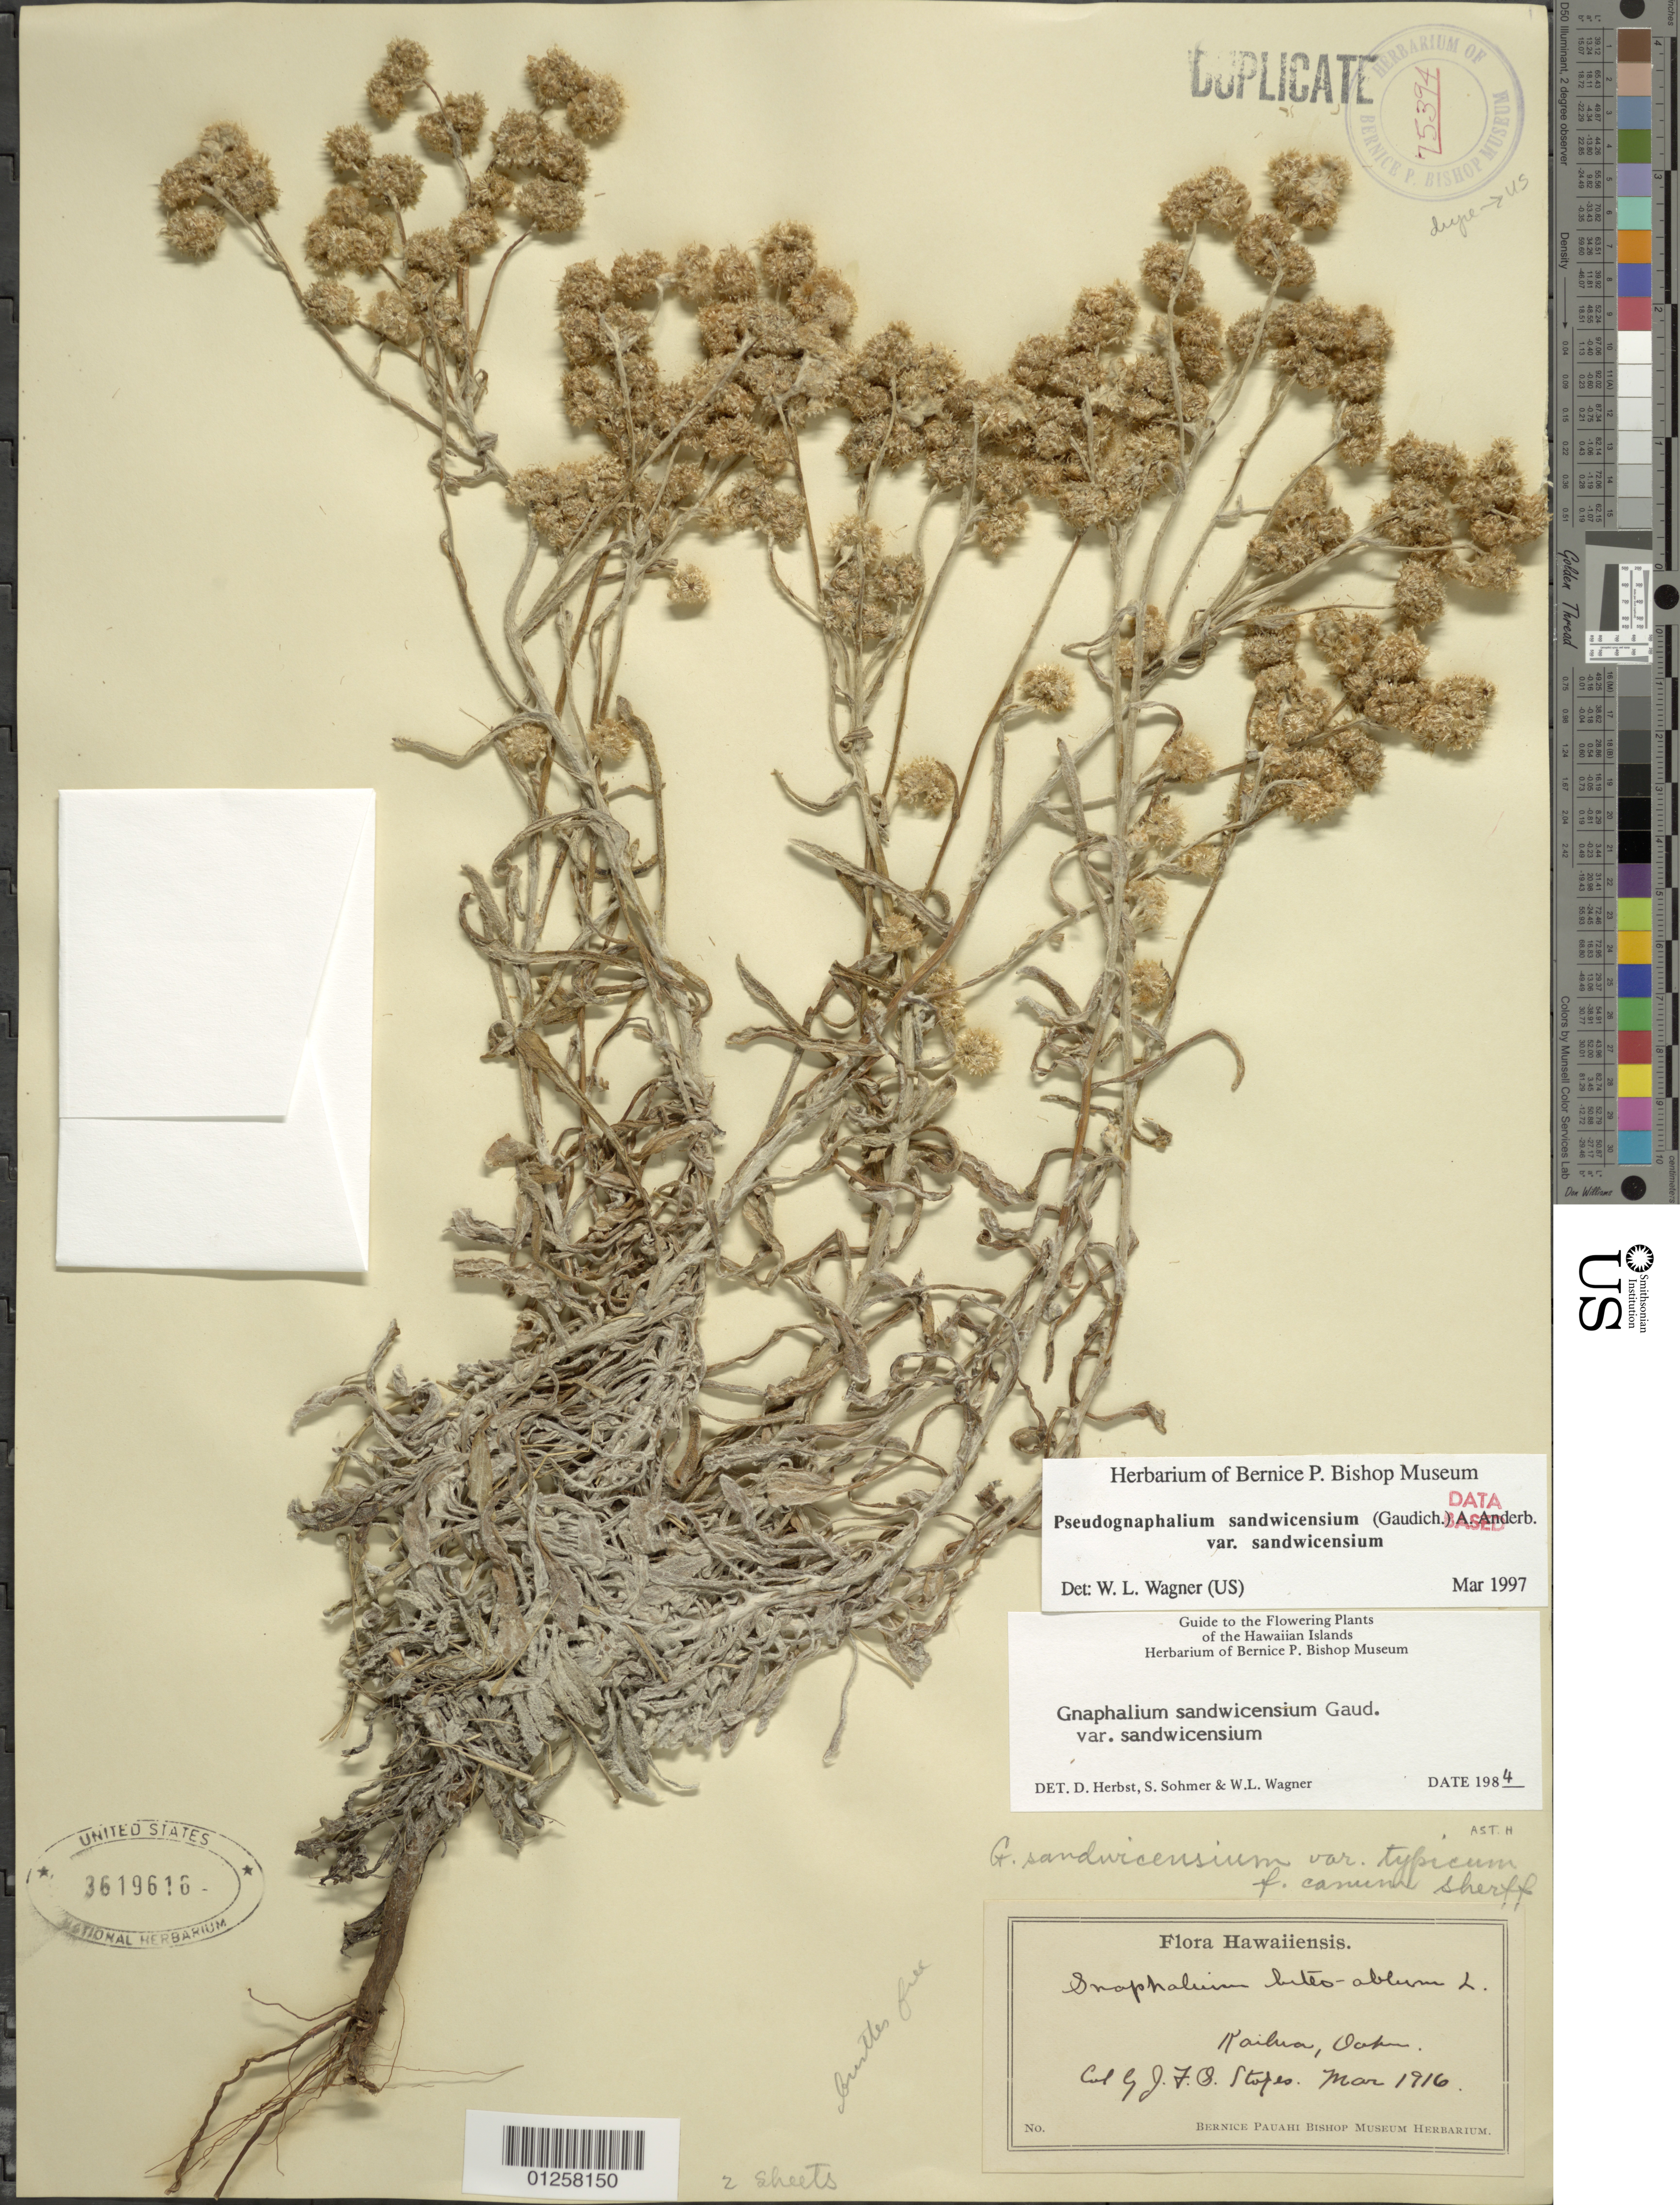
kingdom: Plantae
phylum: Tracheophyta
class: Magnoliopsida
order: Asterales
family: Asteraceae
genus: Pseudognaphalium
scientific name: Pseudognaphalium sandwicensium var. sandwicensium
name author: (Gaudich.) Anderb.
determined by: Wagner, W. L., (BOT), Smithsonian Institution - National Museum of Natural History (UNITED STATES)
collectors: J. Stopes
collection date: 1916-03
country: United States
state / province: Hawaii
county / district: Honolulu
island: Oahu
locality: Kalihi Valley, L ridge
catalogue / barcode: US 3619616